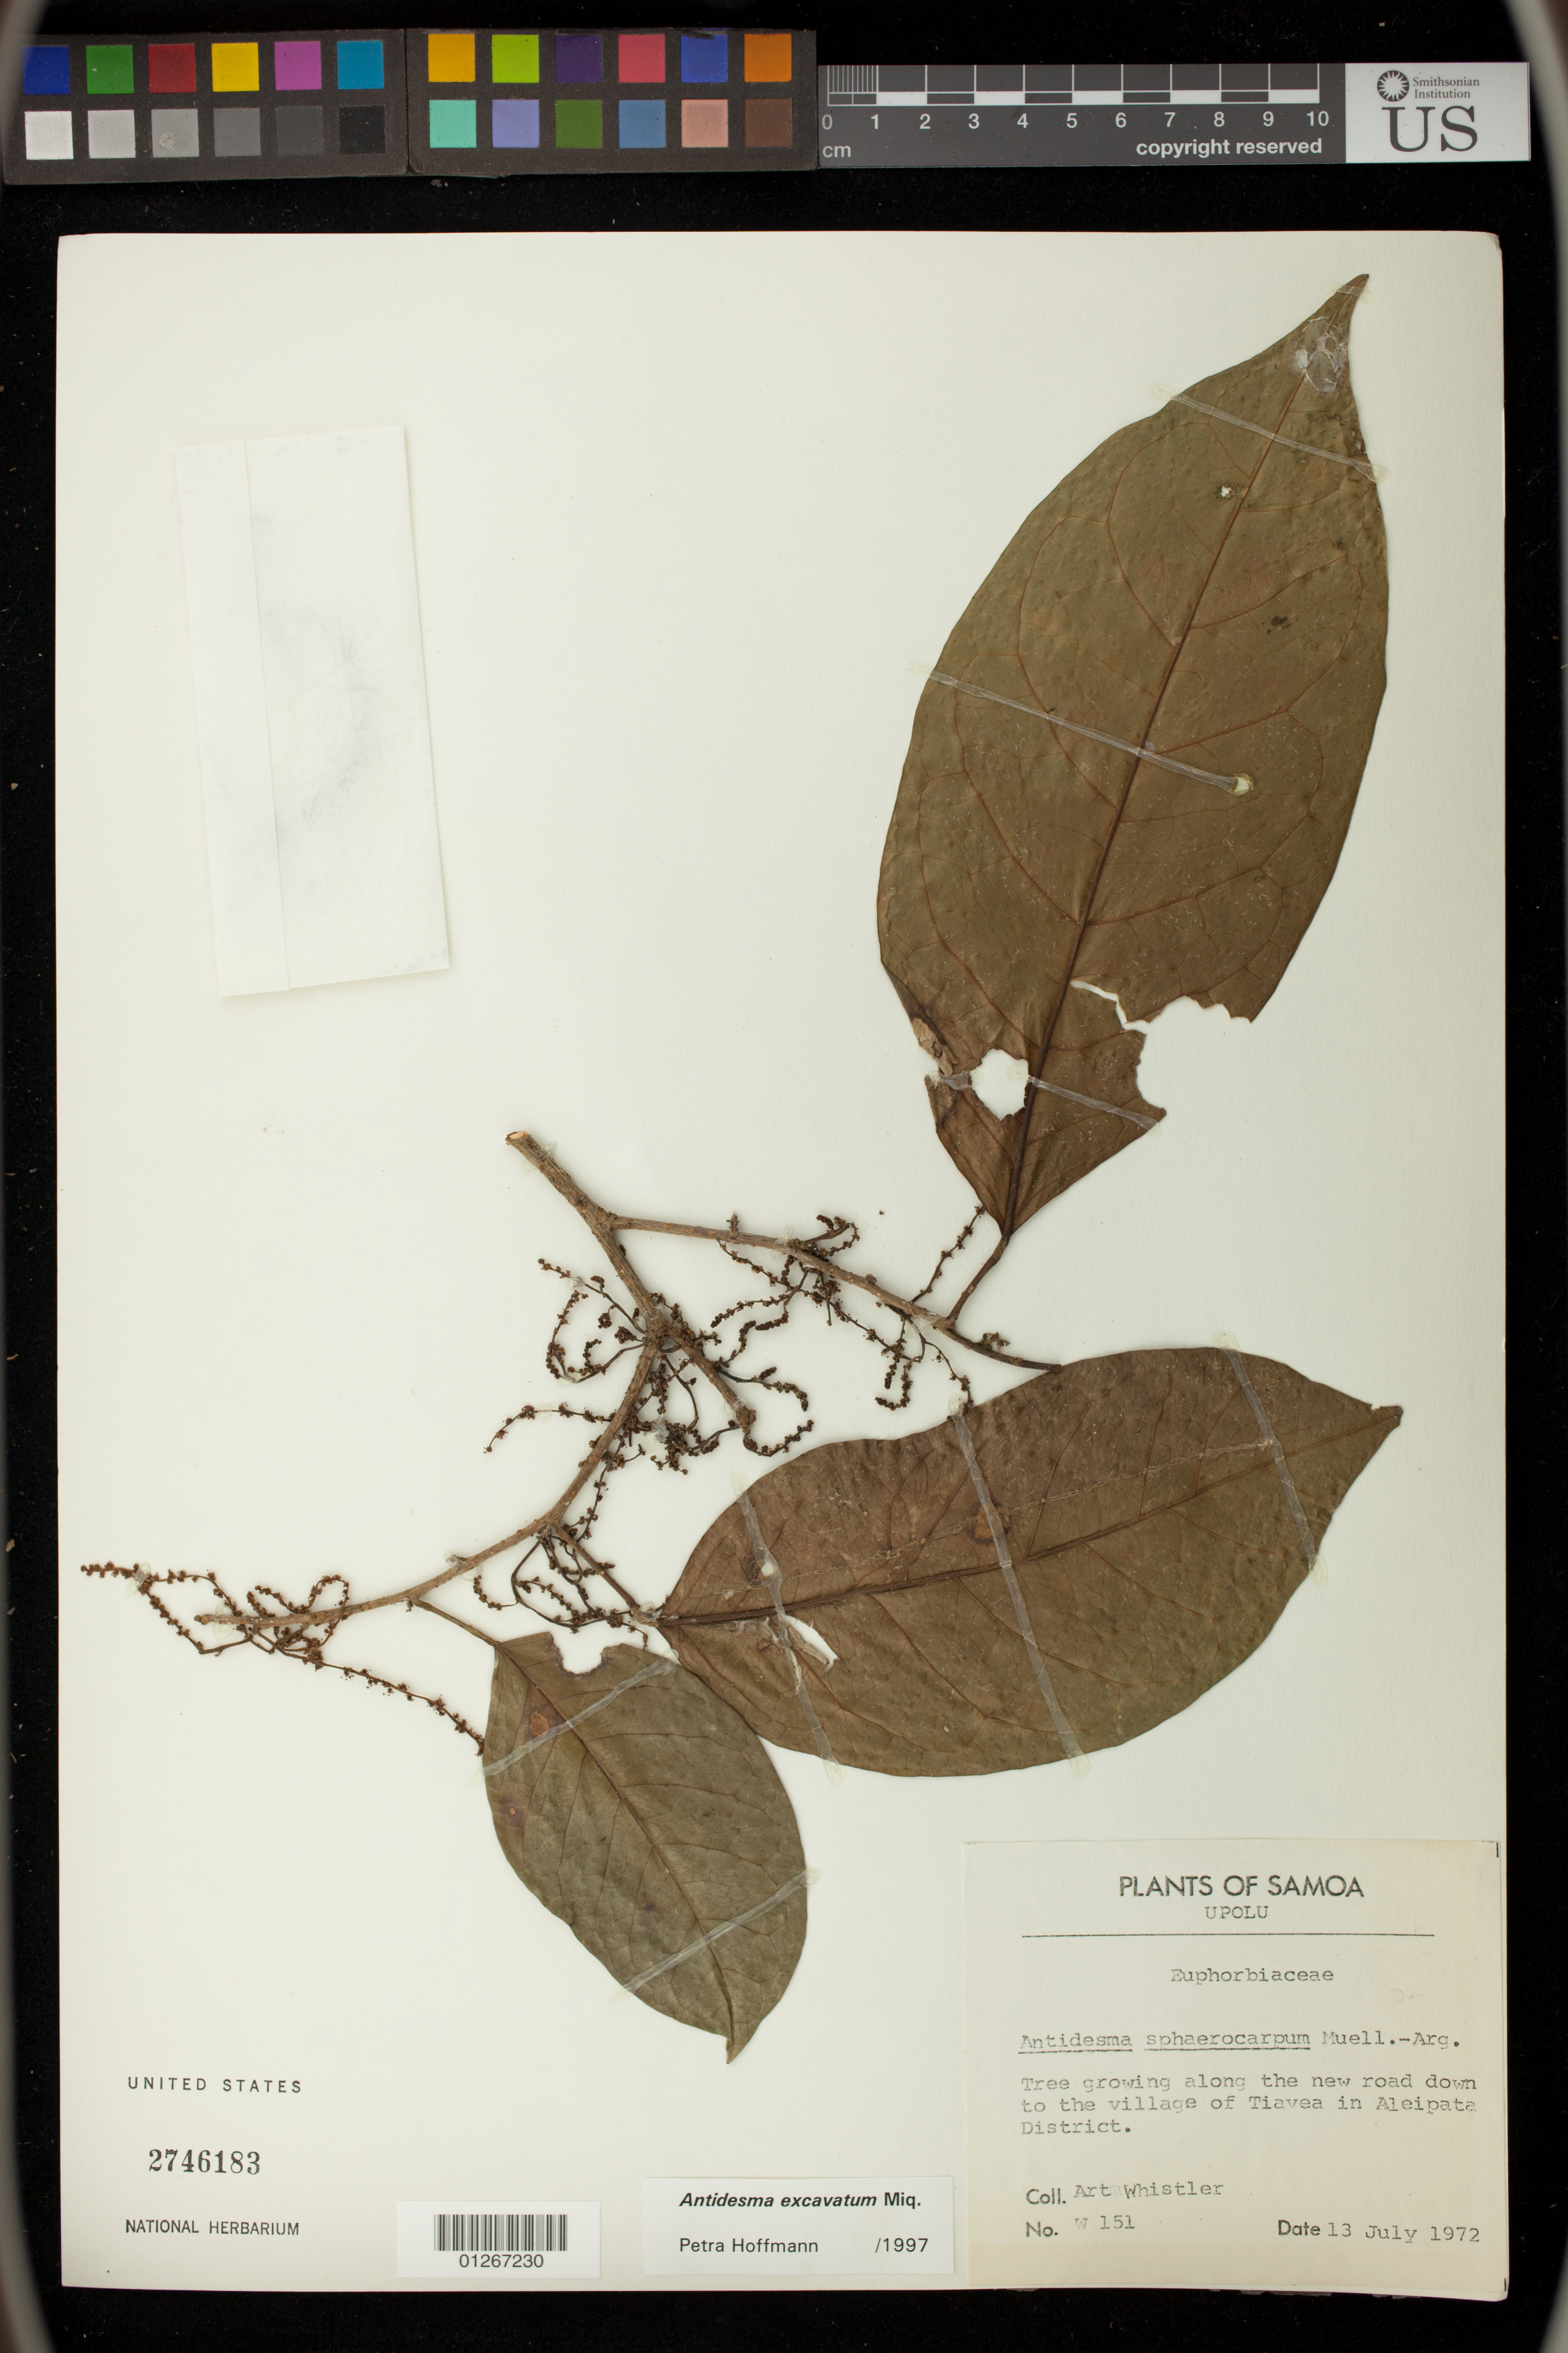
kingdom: Plantae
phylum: Tracheophyta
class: Magnoliopsida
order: Malpighiales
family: Phyllanthaceae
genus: Antidesma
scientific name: Antidesma excavatum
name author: Miq.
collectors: A. Whistler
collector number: W151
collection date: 1972-07-13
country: Samoa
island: Upolu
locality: along new road down to the village of Tiavea in Aleipata District.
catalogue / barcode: US 2746183